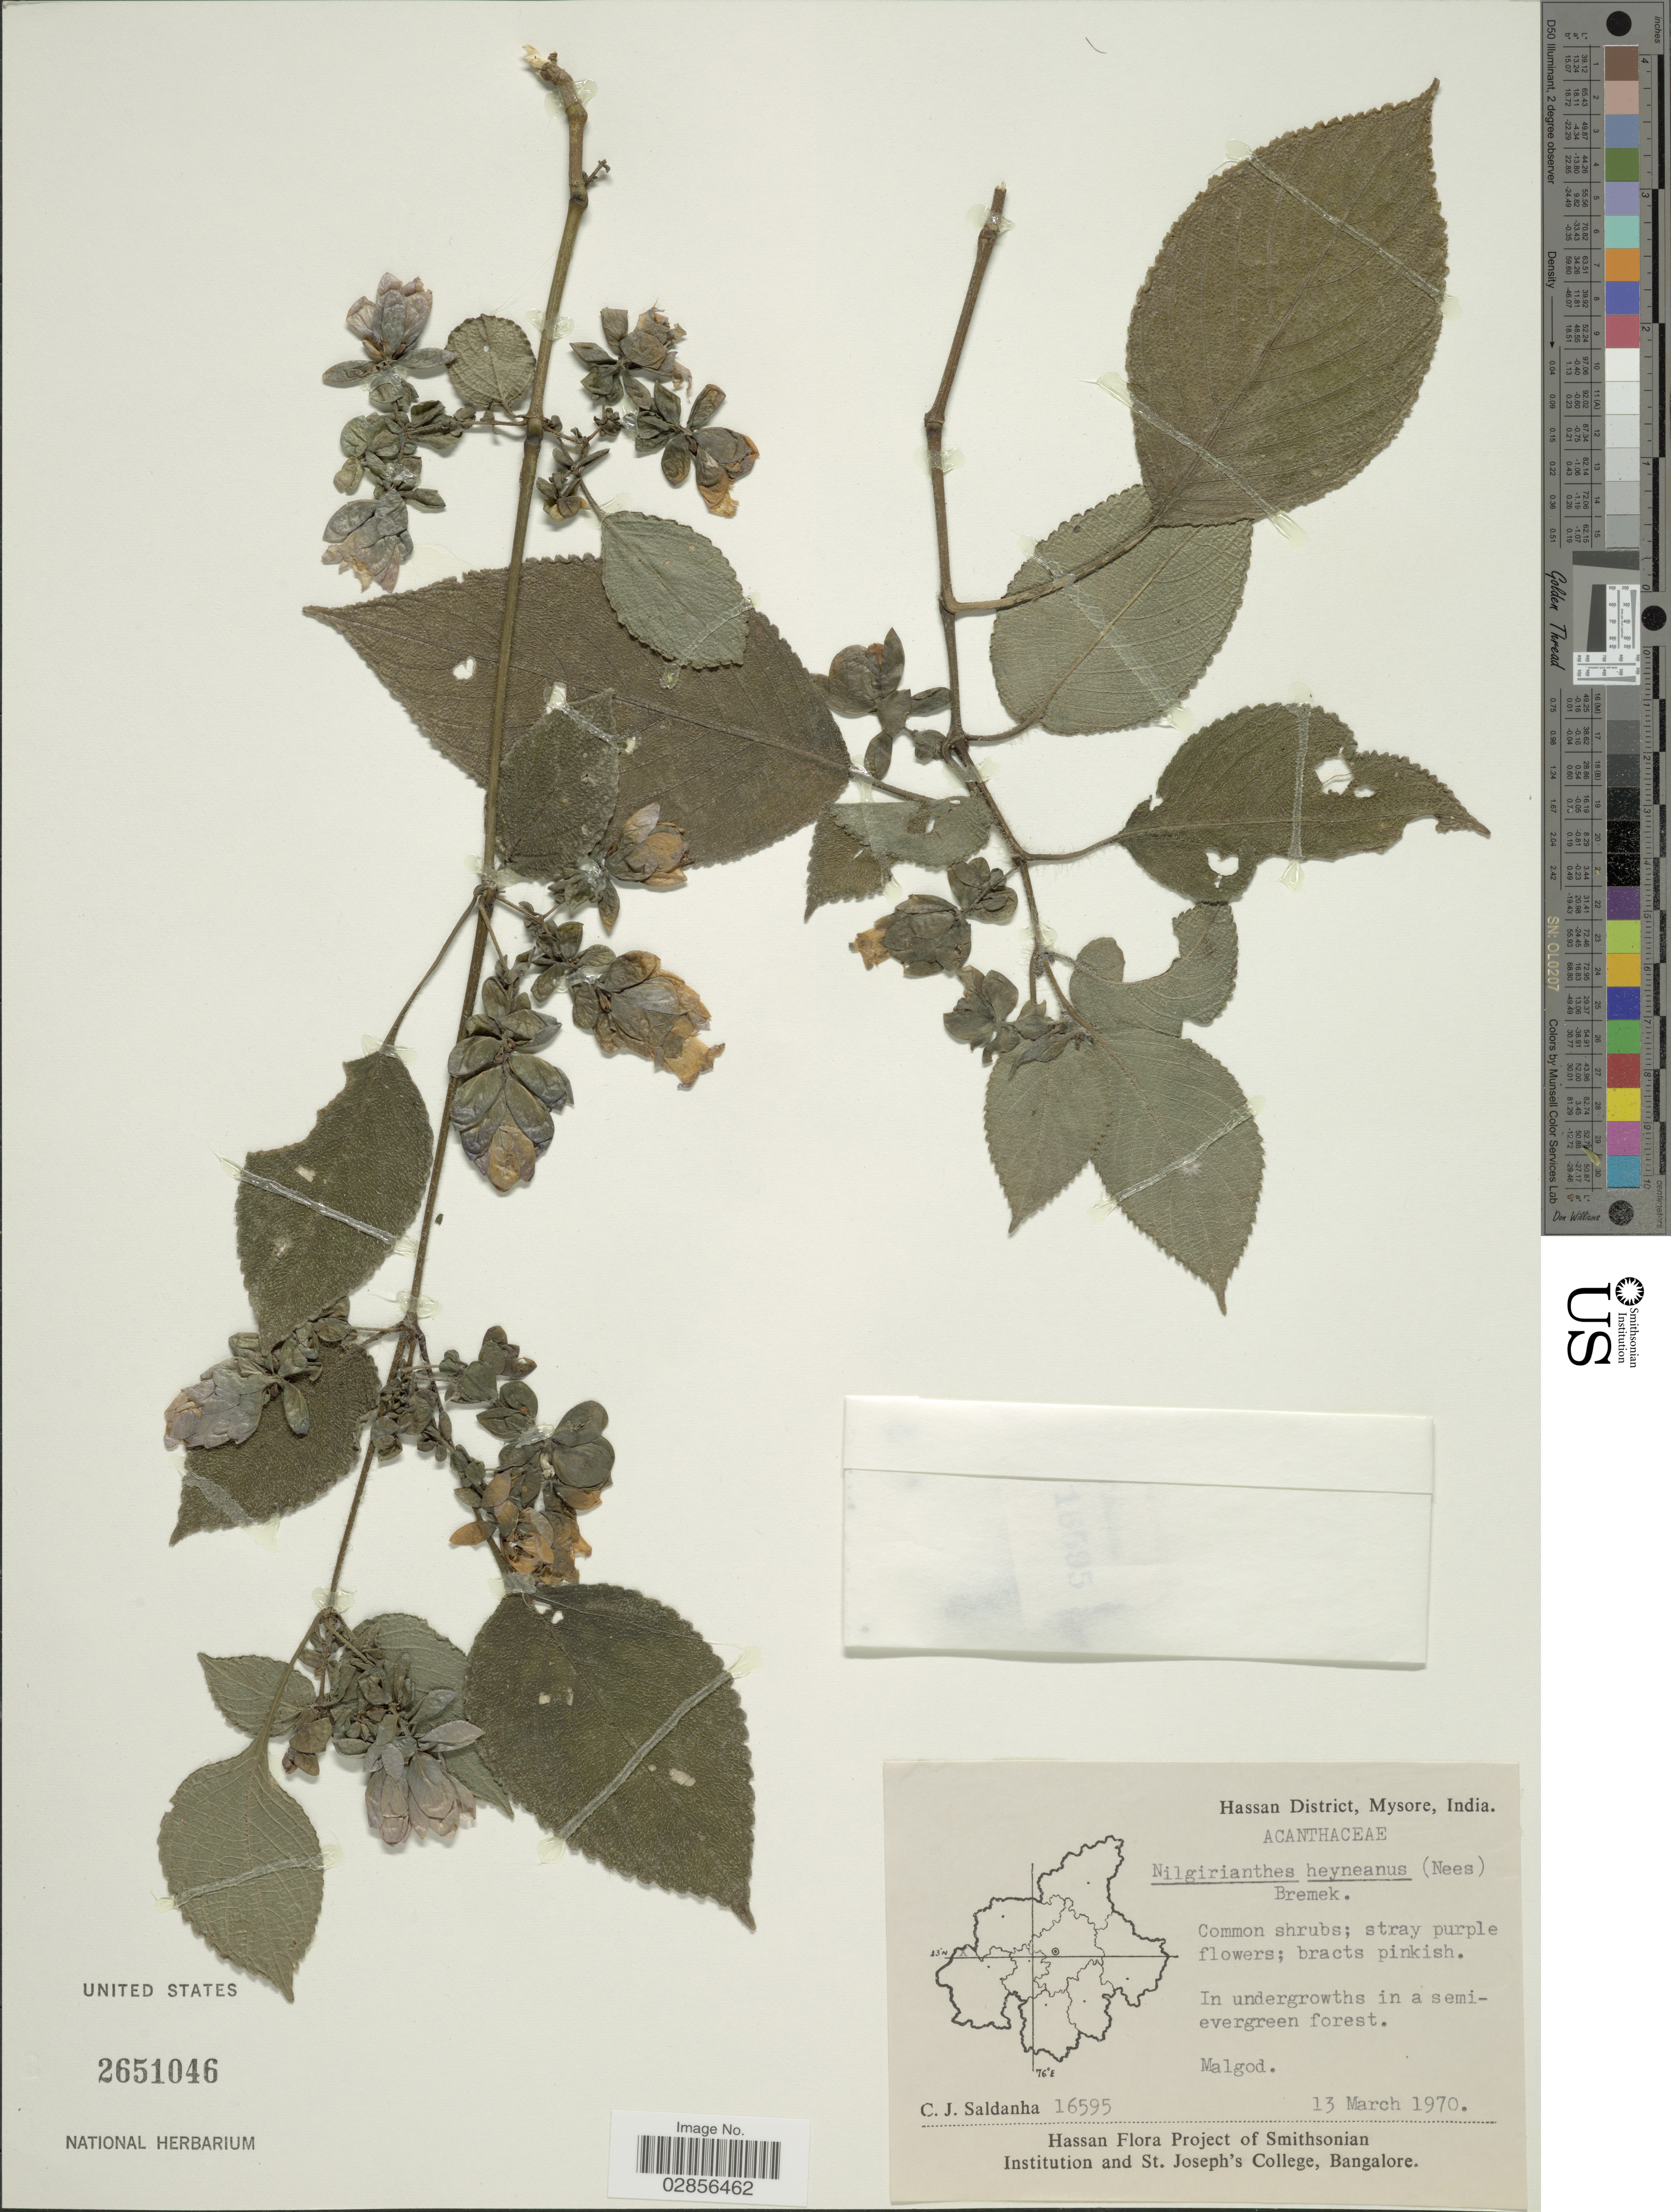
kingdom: Plantae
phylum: Tracheophyta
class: Magnoliopsida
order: Lamiales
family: Acanthaceae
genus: Strobilanthes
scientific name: Strobilanthes lupulina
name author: Nees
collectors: C. J. Saldanha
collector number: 16595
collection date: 1970-03-13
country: India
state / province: Karnataka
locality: Hassan District, Mysore. Malgod.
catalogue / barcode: US 2651046